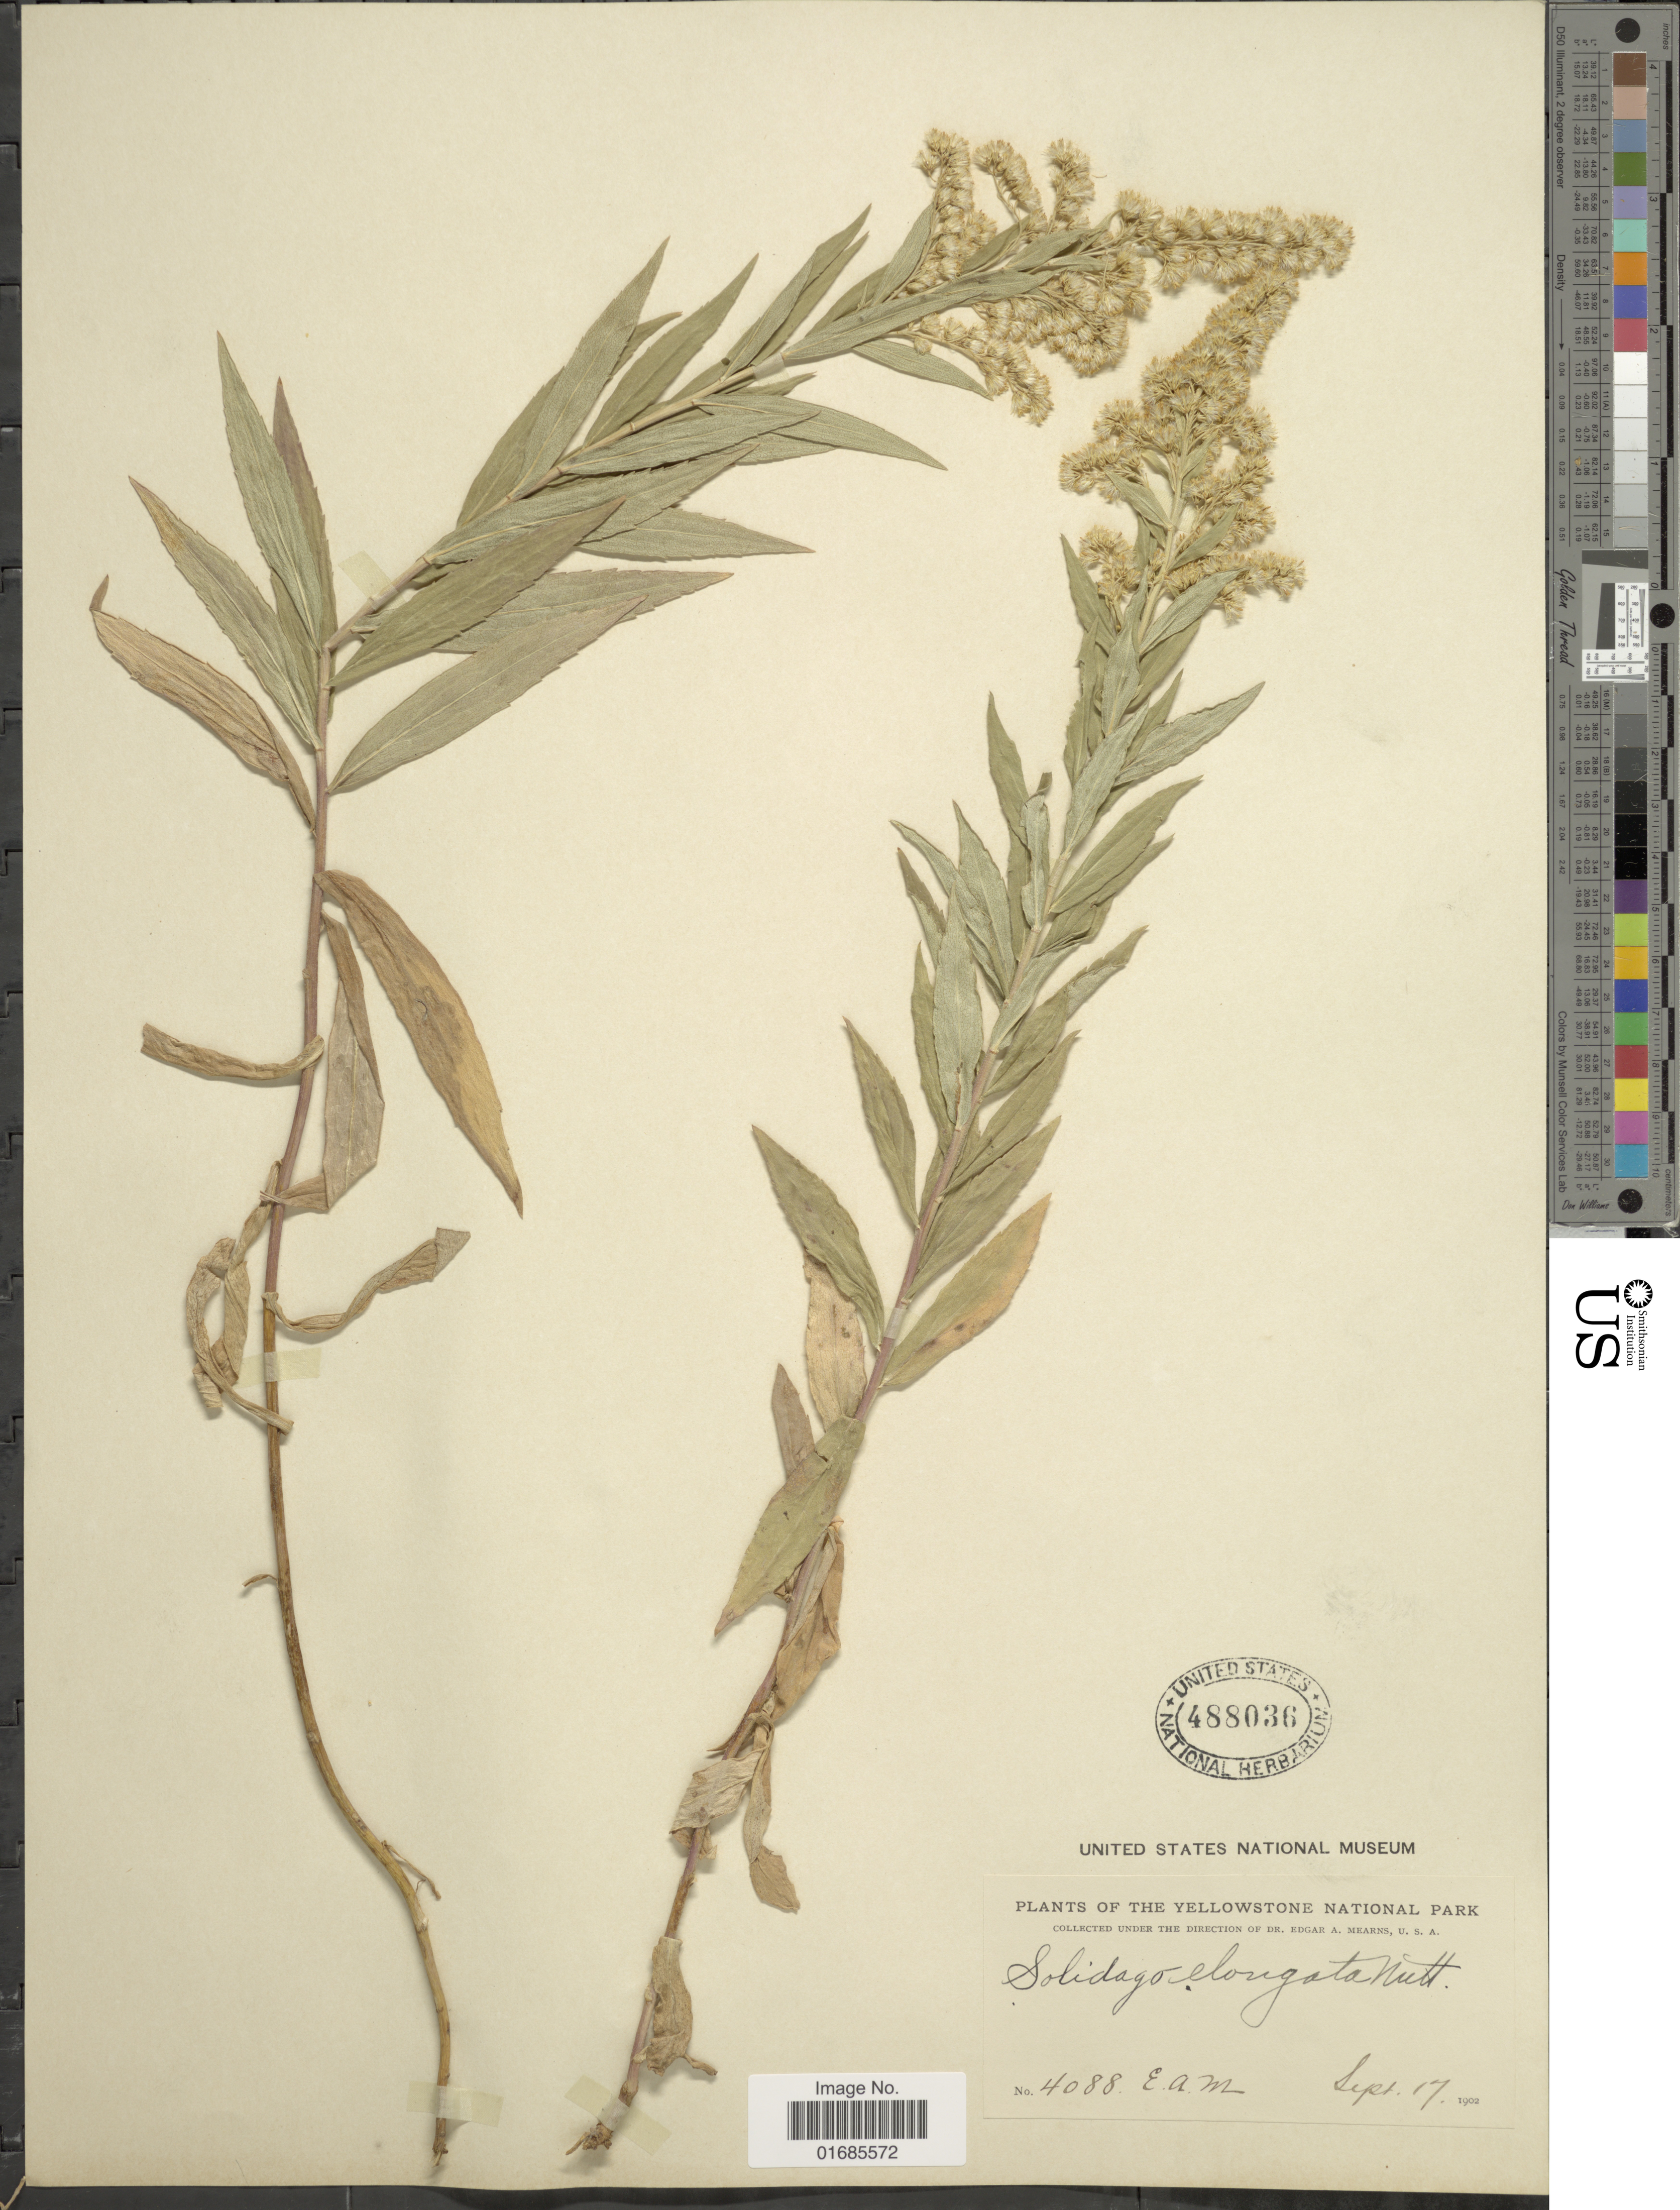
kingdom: Plantae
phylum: Tracheophyta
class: Magnoliopsida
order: Asterales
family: Asteraceae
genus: Solidago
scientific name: Solidago canadensis var. salebrosa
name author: (Piper) M.E. Jones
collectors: E. A. Mearns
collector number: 4088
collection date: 1902-09-17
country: United States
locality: Yellowstone National Park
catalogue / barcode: US 488036